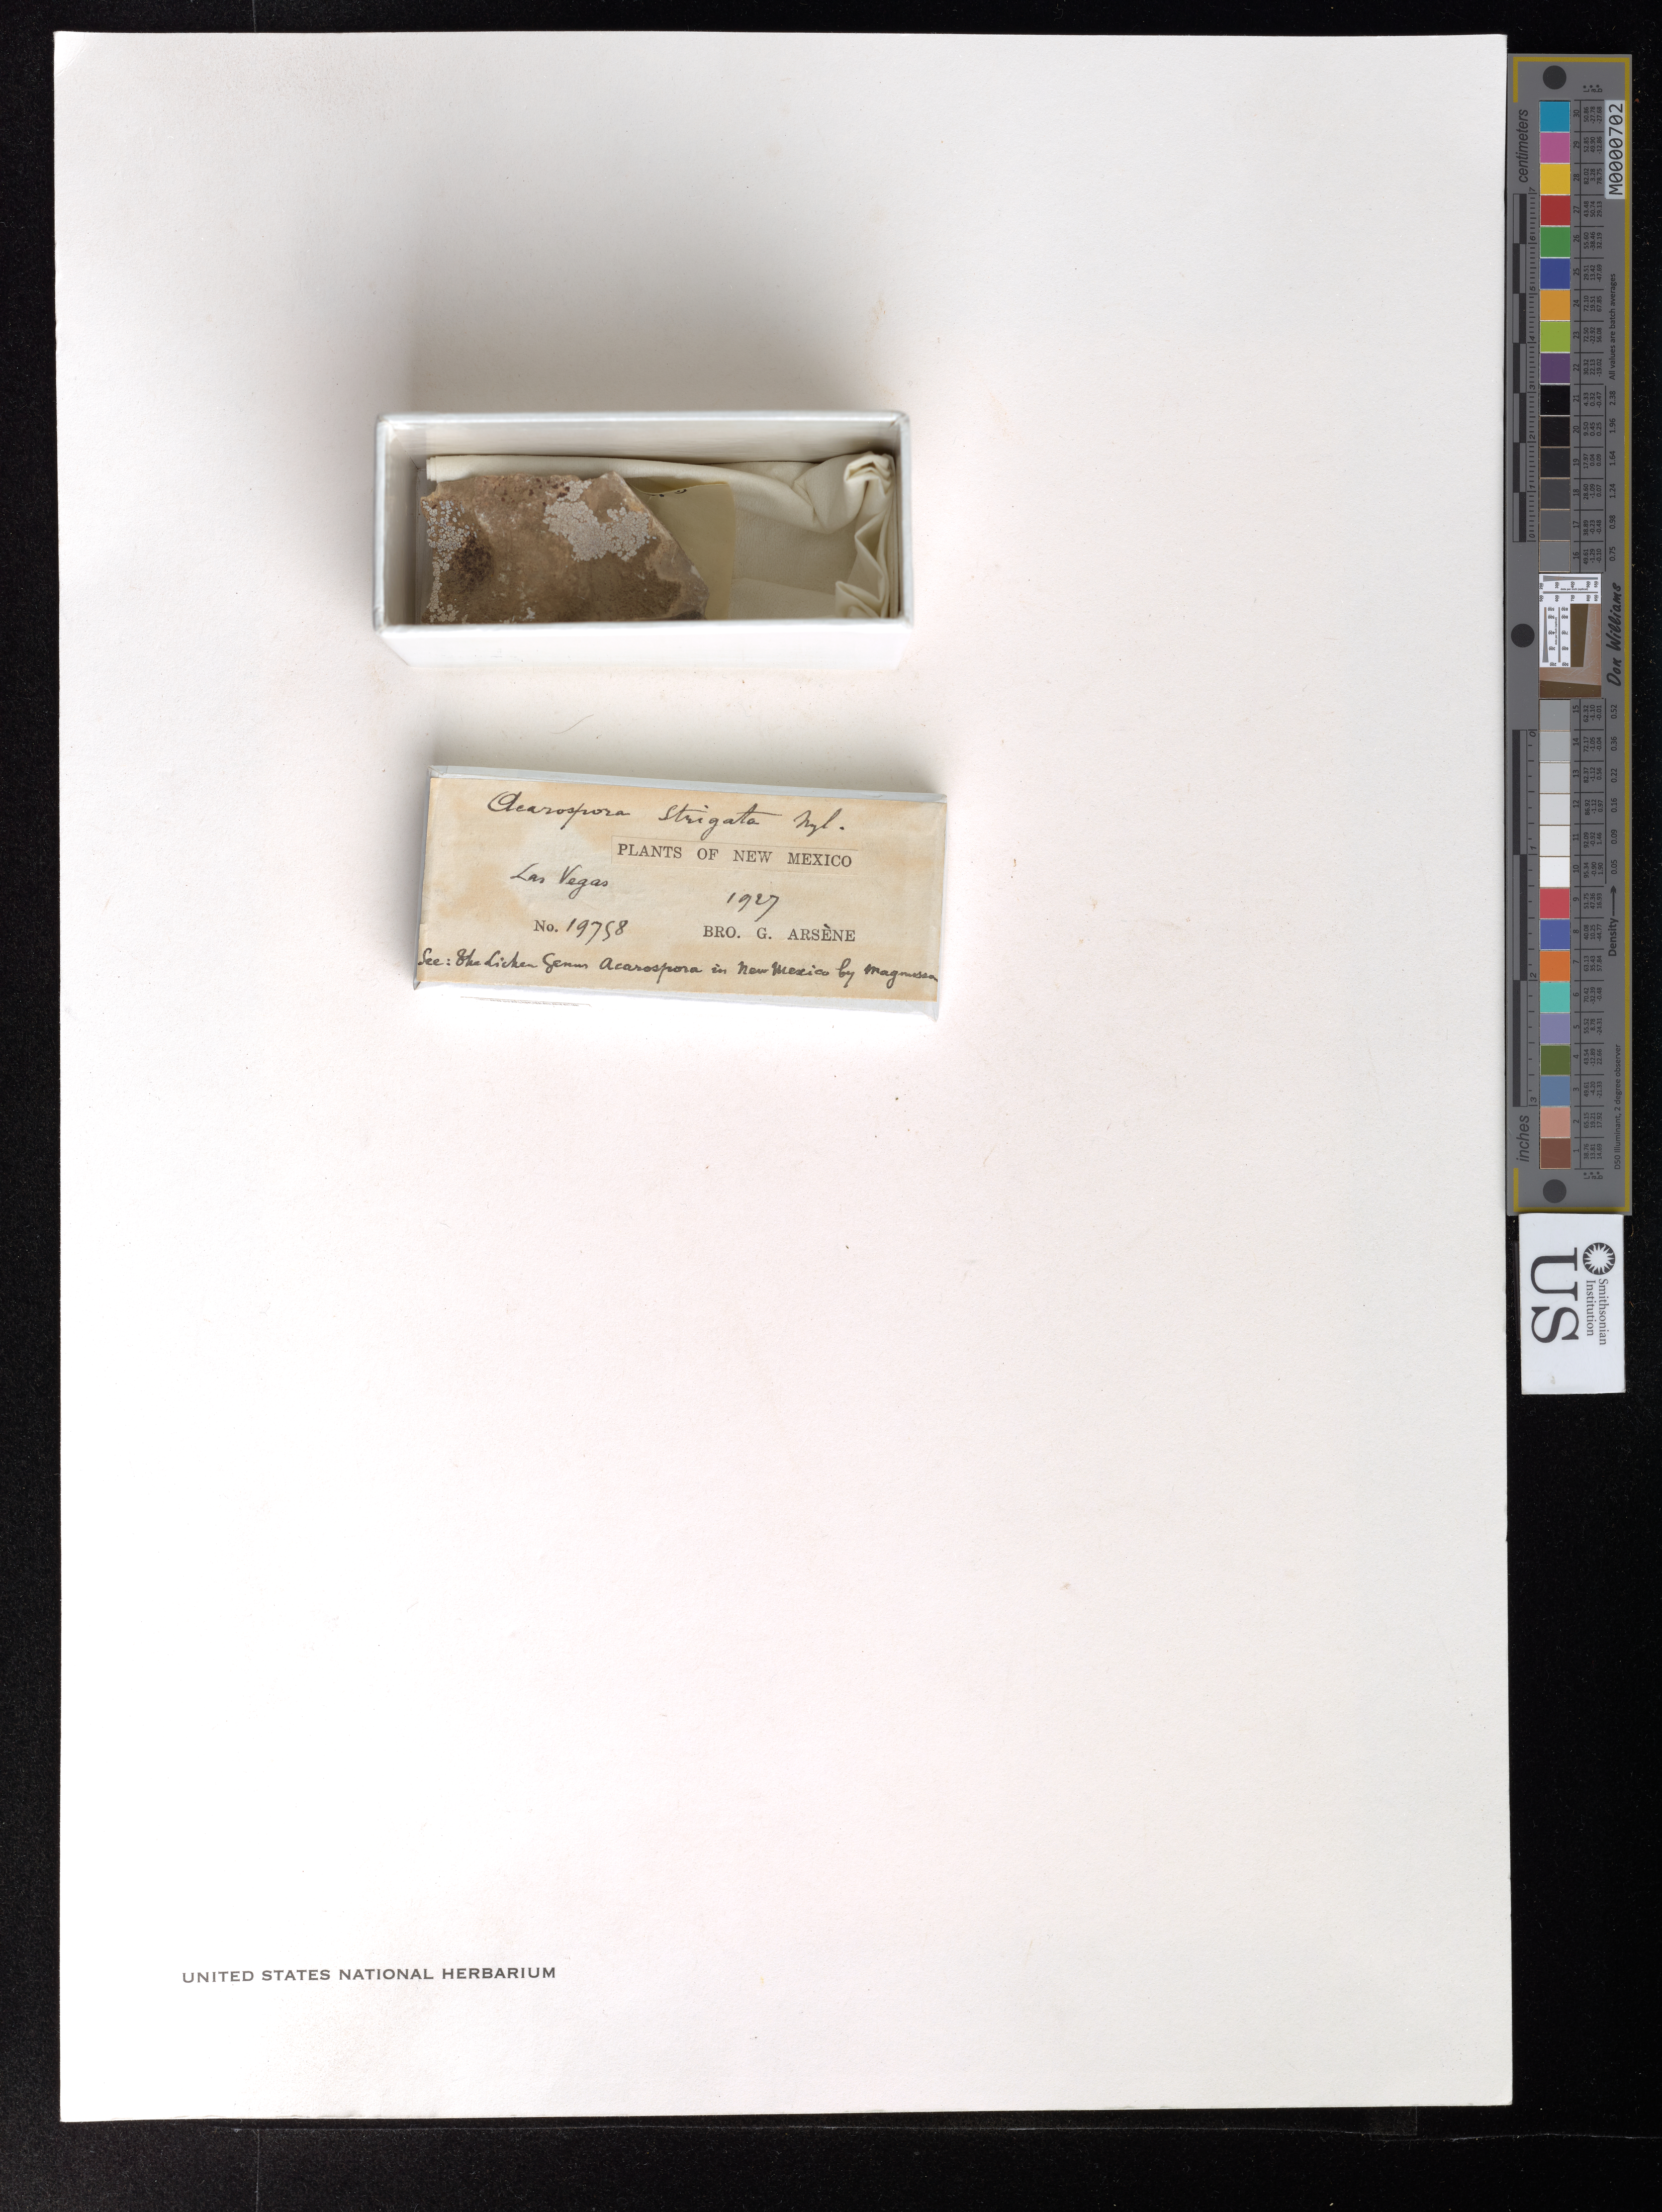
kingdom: Fungi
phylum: Ascomycota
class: Lecanoromycetes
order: Acarosporales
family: Acarosporaceae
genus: Acarospora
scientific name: Acarospora strigata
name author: (Nyl.) Jatta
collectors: Bro. G. Arsène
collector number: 19758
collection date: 1927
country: United States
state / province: New Mexico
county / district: San Miguel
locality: Las Vegas.